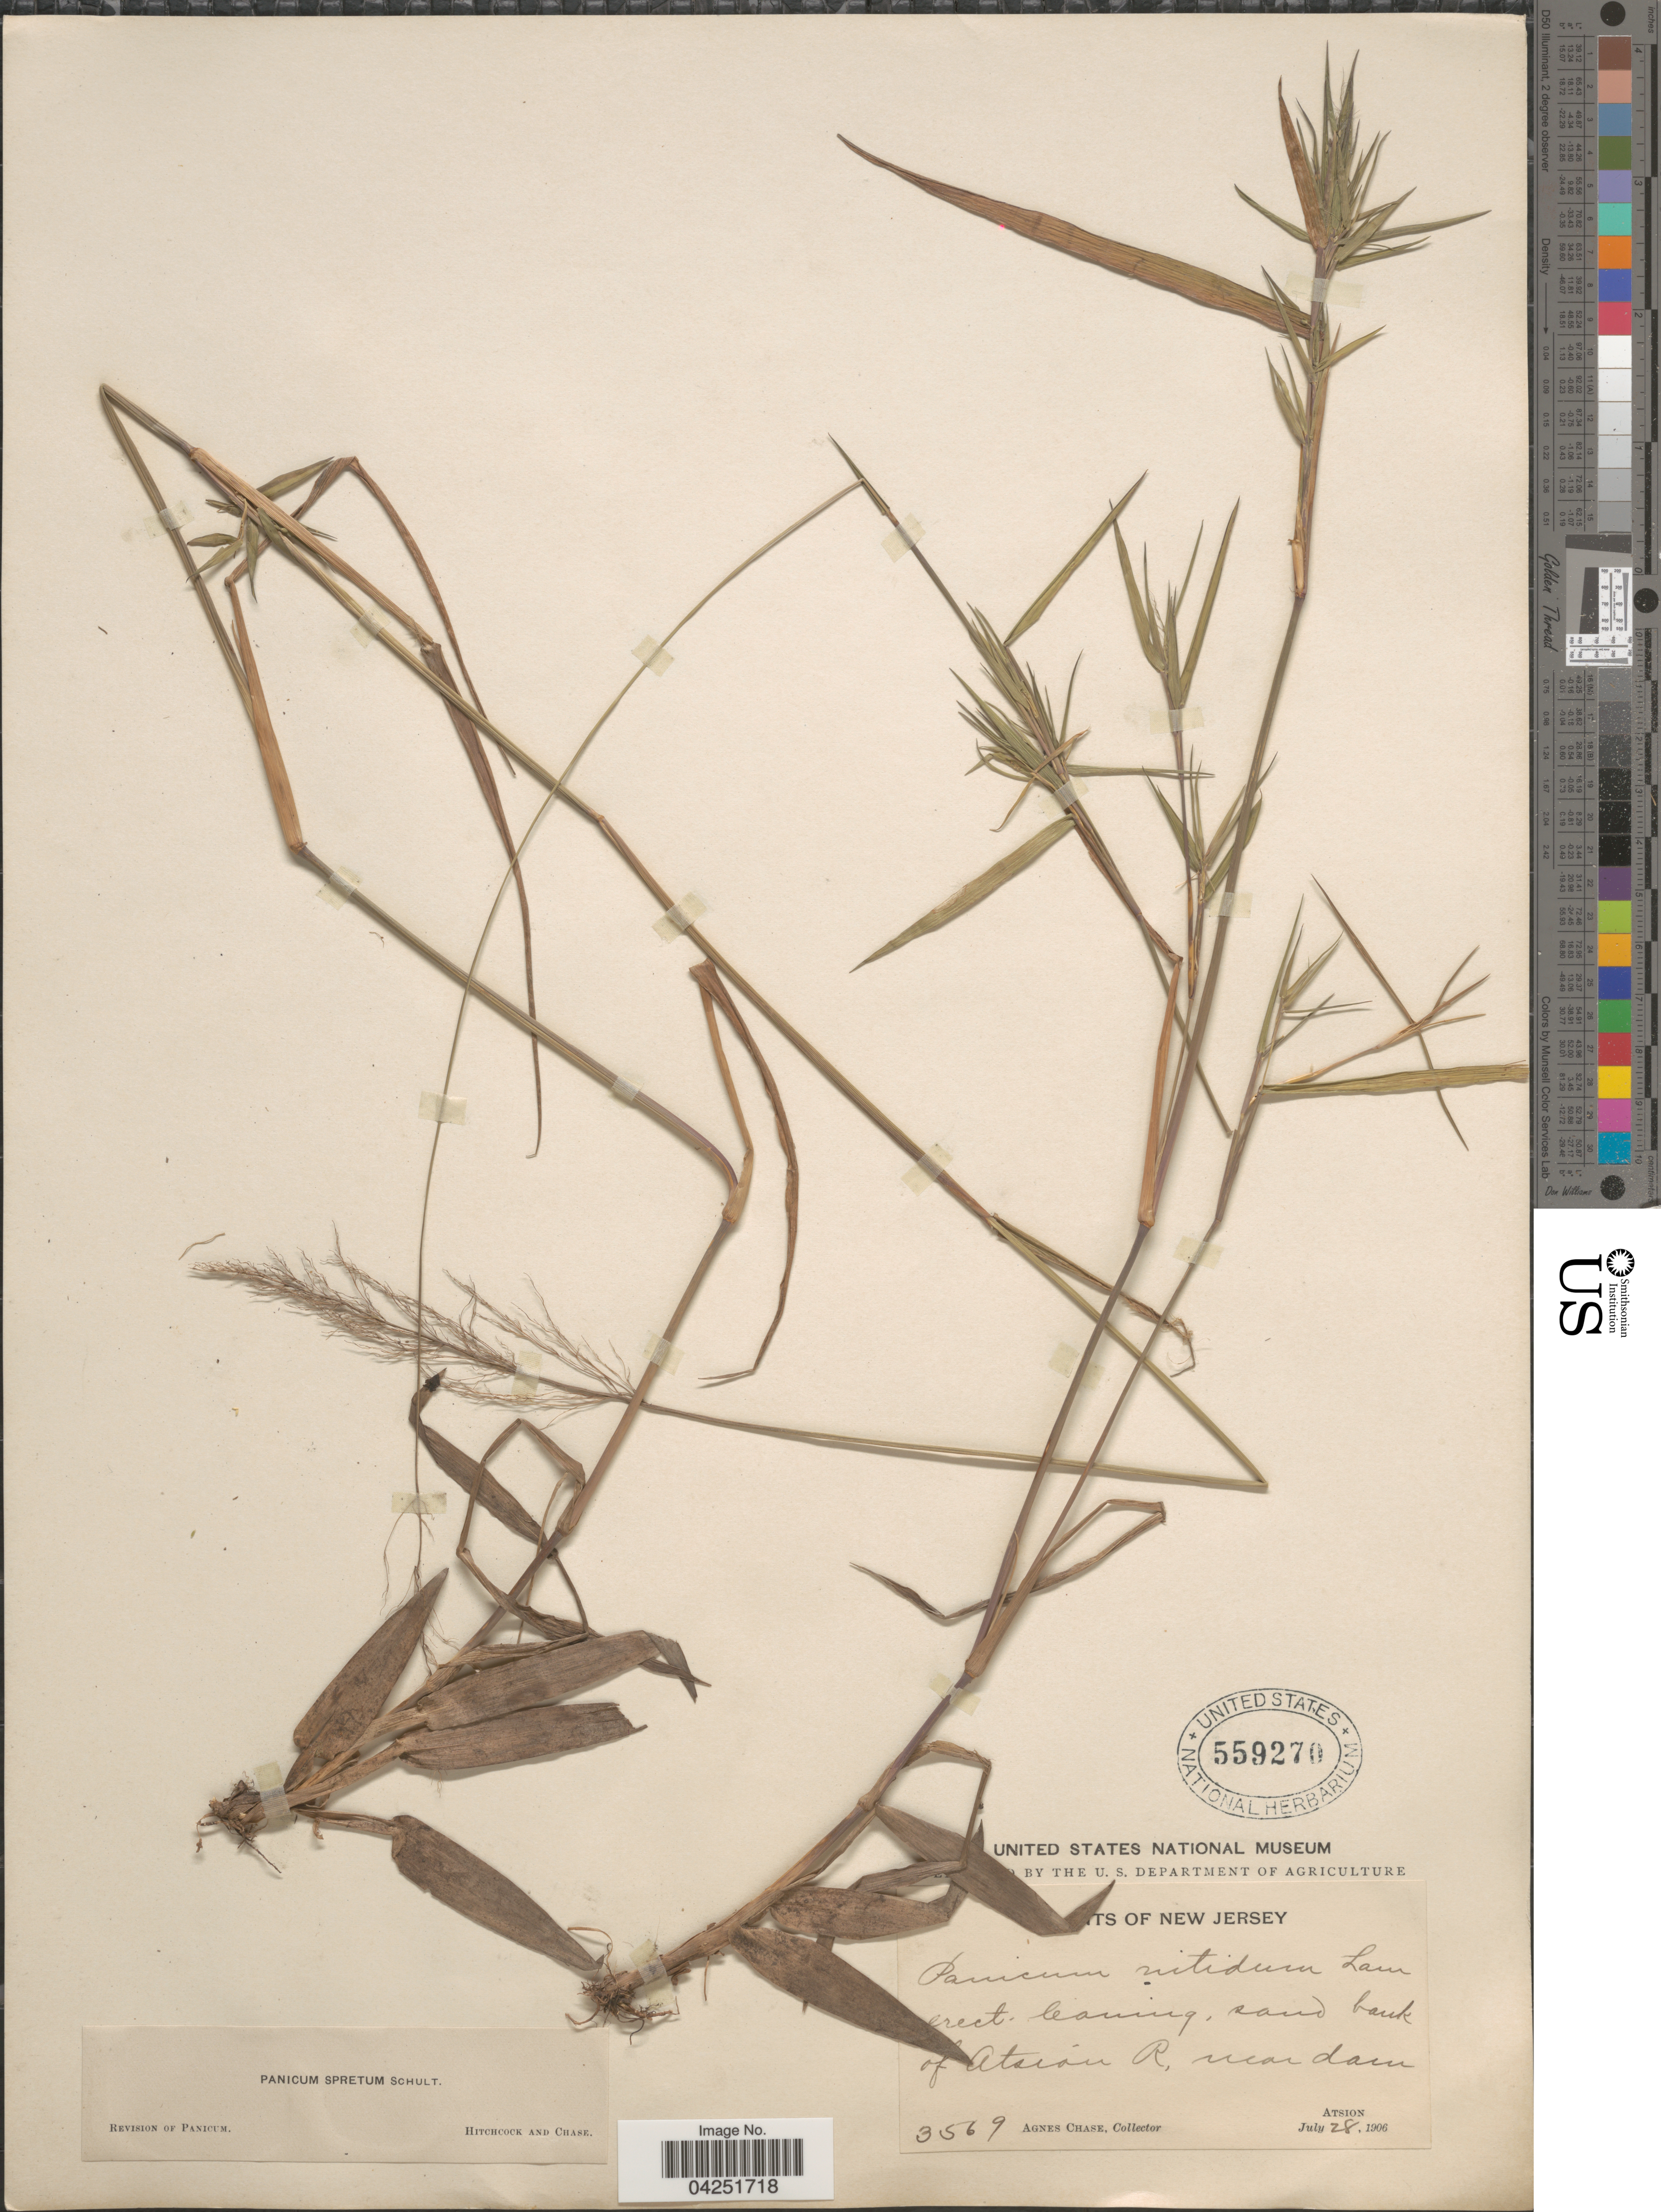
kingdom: Plantae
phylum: Tracheophyta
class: Liliopsida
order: Poales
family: Poaceae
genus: Dichanthelium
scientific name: Dichanthelium acuminatum var. densiflorum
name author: (Rand & Redfield) Gould & C.A. Clark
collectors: A. Chase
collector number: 3569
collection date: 1906-07-28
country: United States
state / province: New Jersey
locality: Sand bank of Atsion R, near dam. Atsion.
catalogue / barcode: US 559270